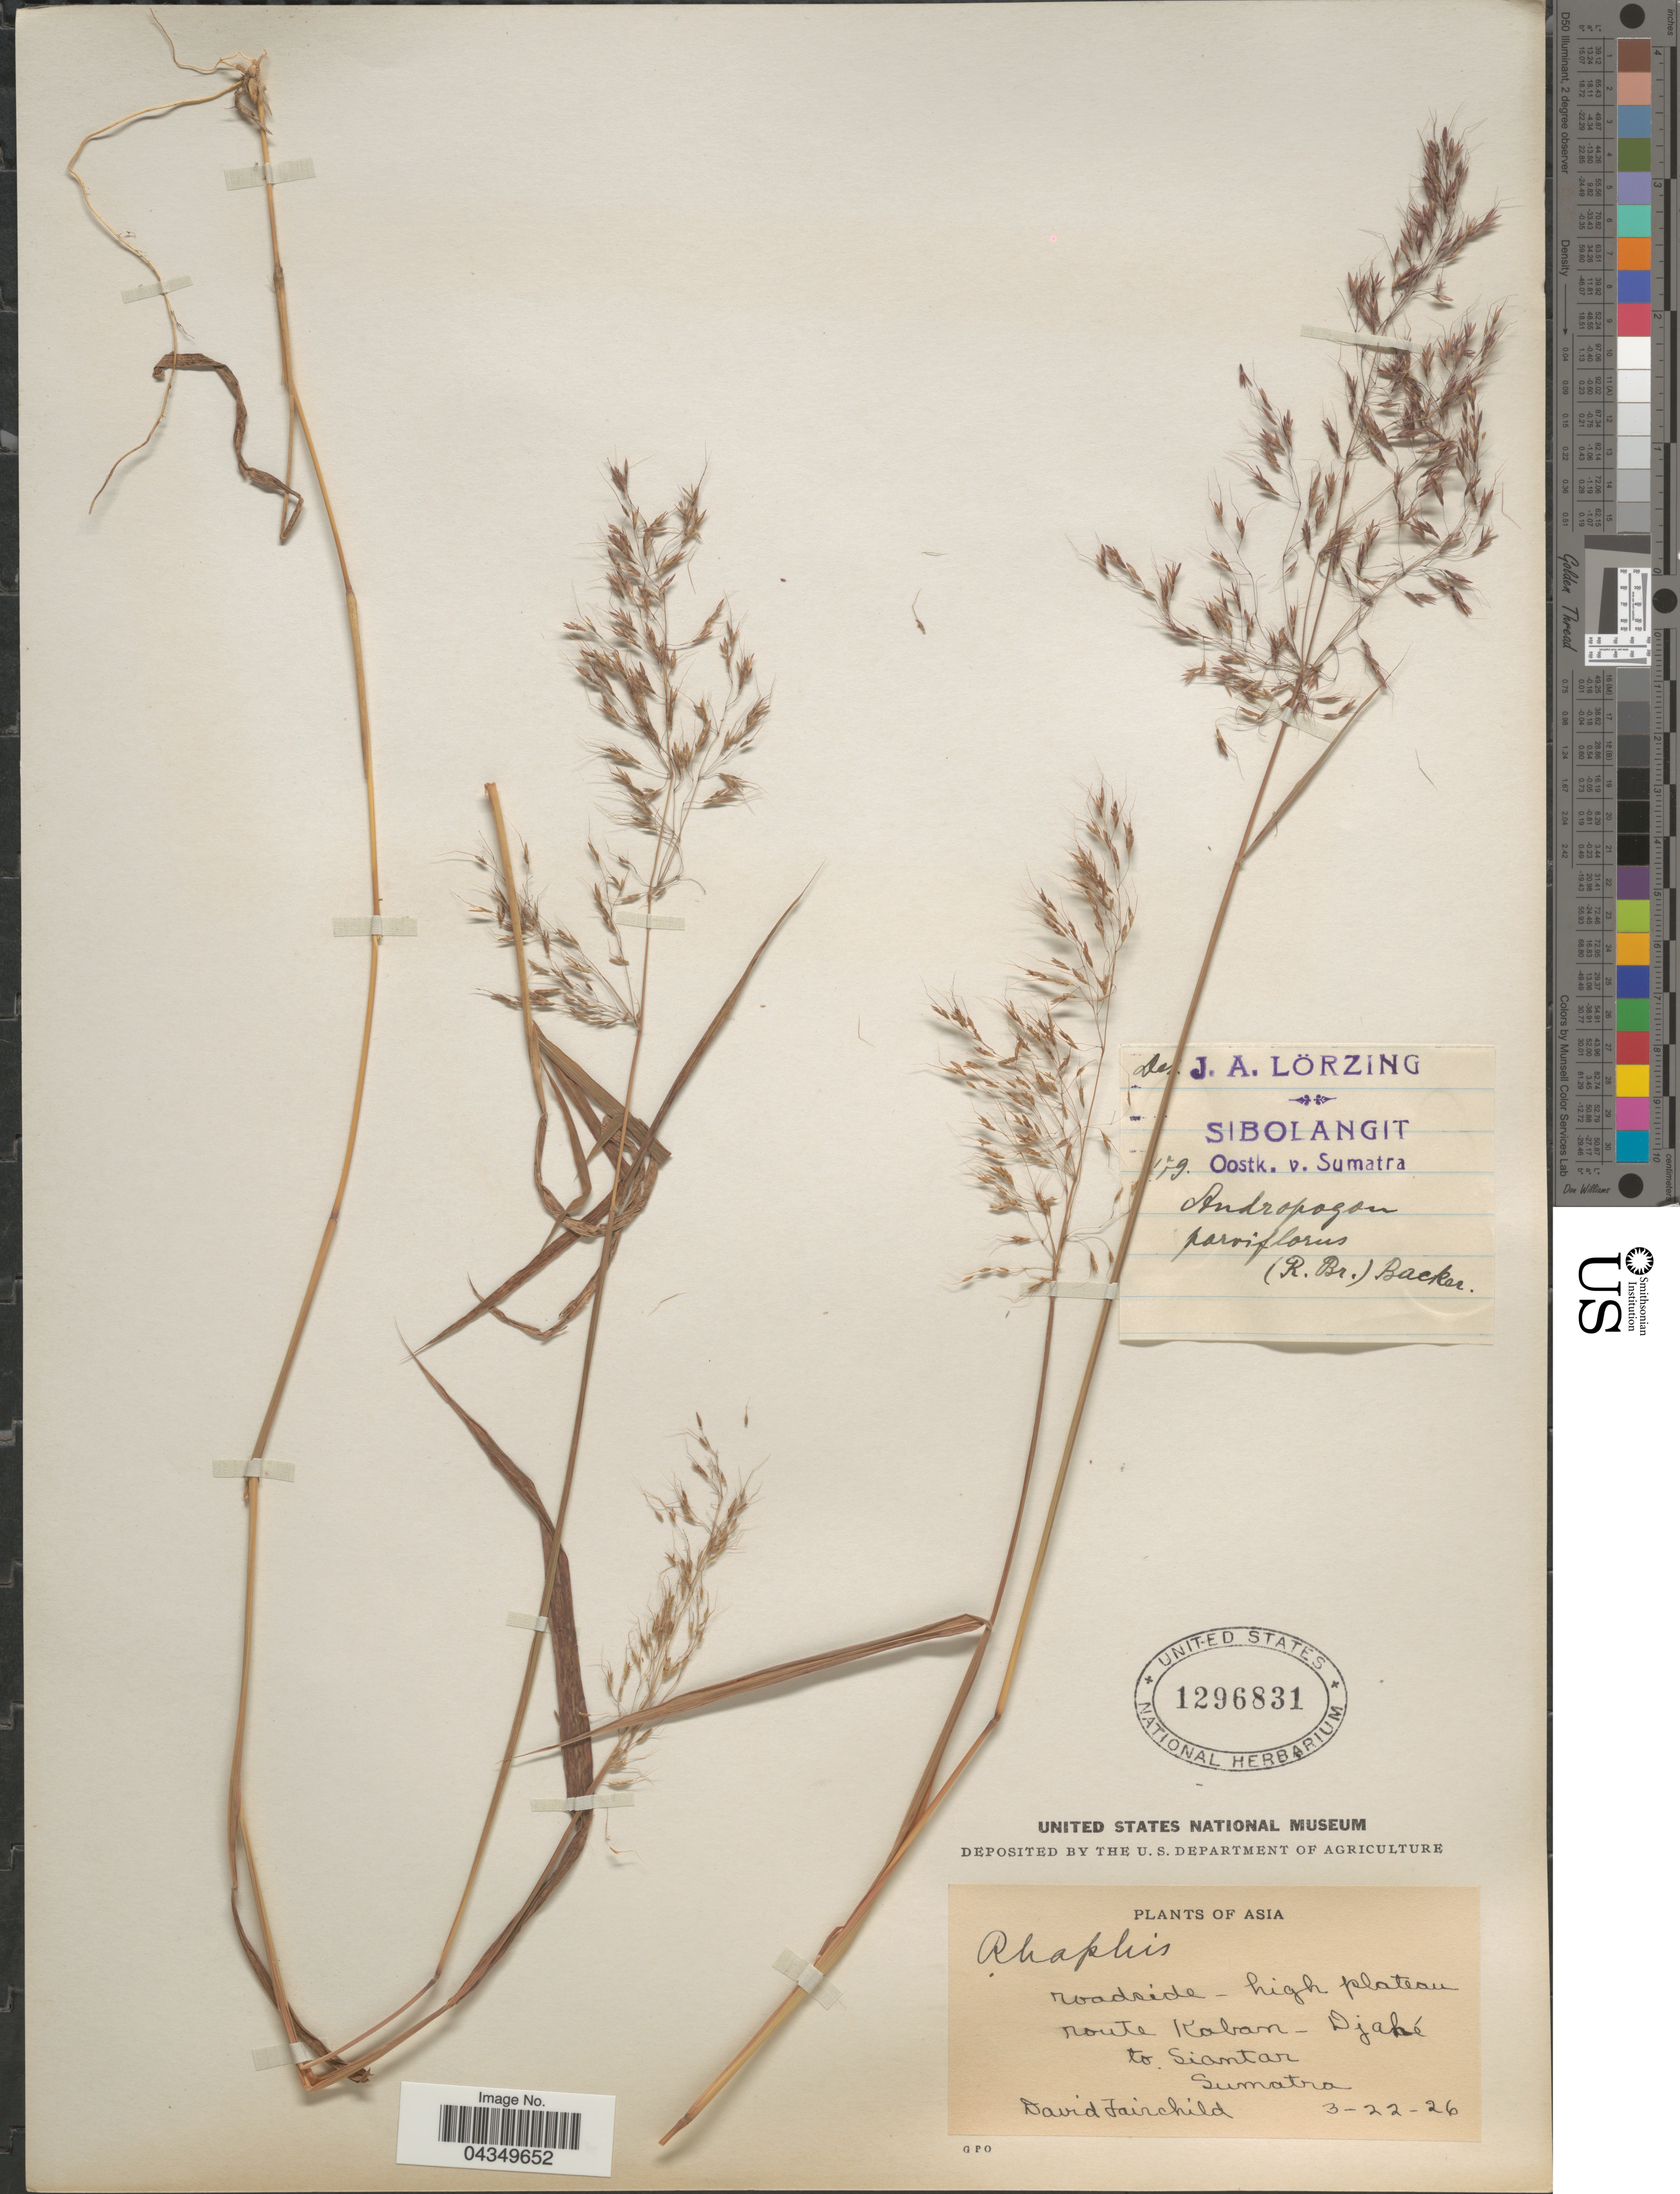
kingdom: Plantae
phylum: Tracheophyta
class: Liliopsida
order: Poales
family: Poaceae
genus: Capillipedium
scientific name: Capillipedium parviflorum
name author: (R. Br.) Stapf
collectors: D. Fairchild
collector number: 179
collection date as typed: Transcribed d/m/y: 22/3/26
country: Indonesia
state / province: Sumatra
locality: Roadside - high plateau route Kaban- Djahé to Siantar.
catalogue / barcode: US 1296831